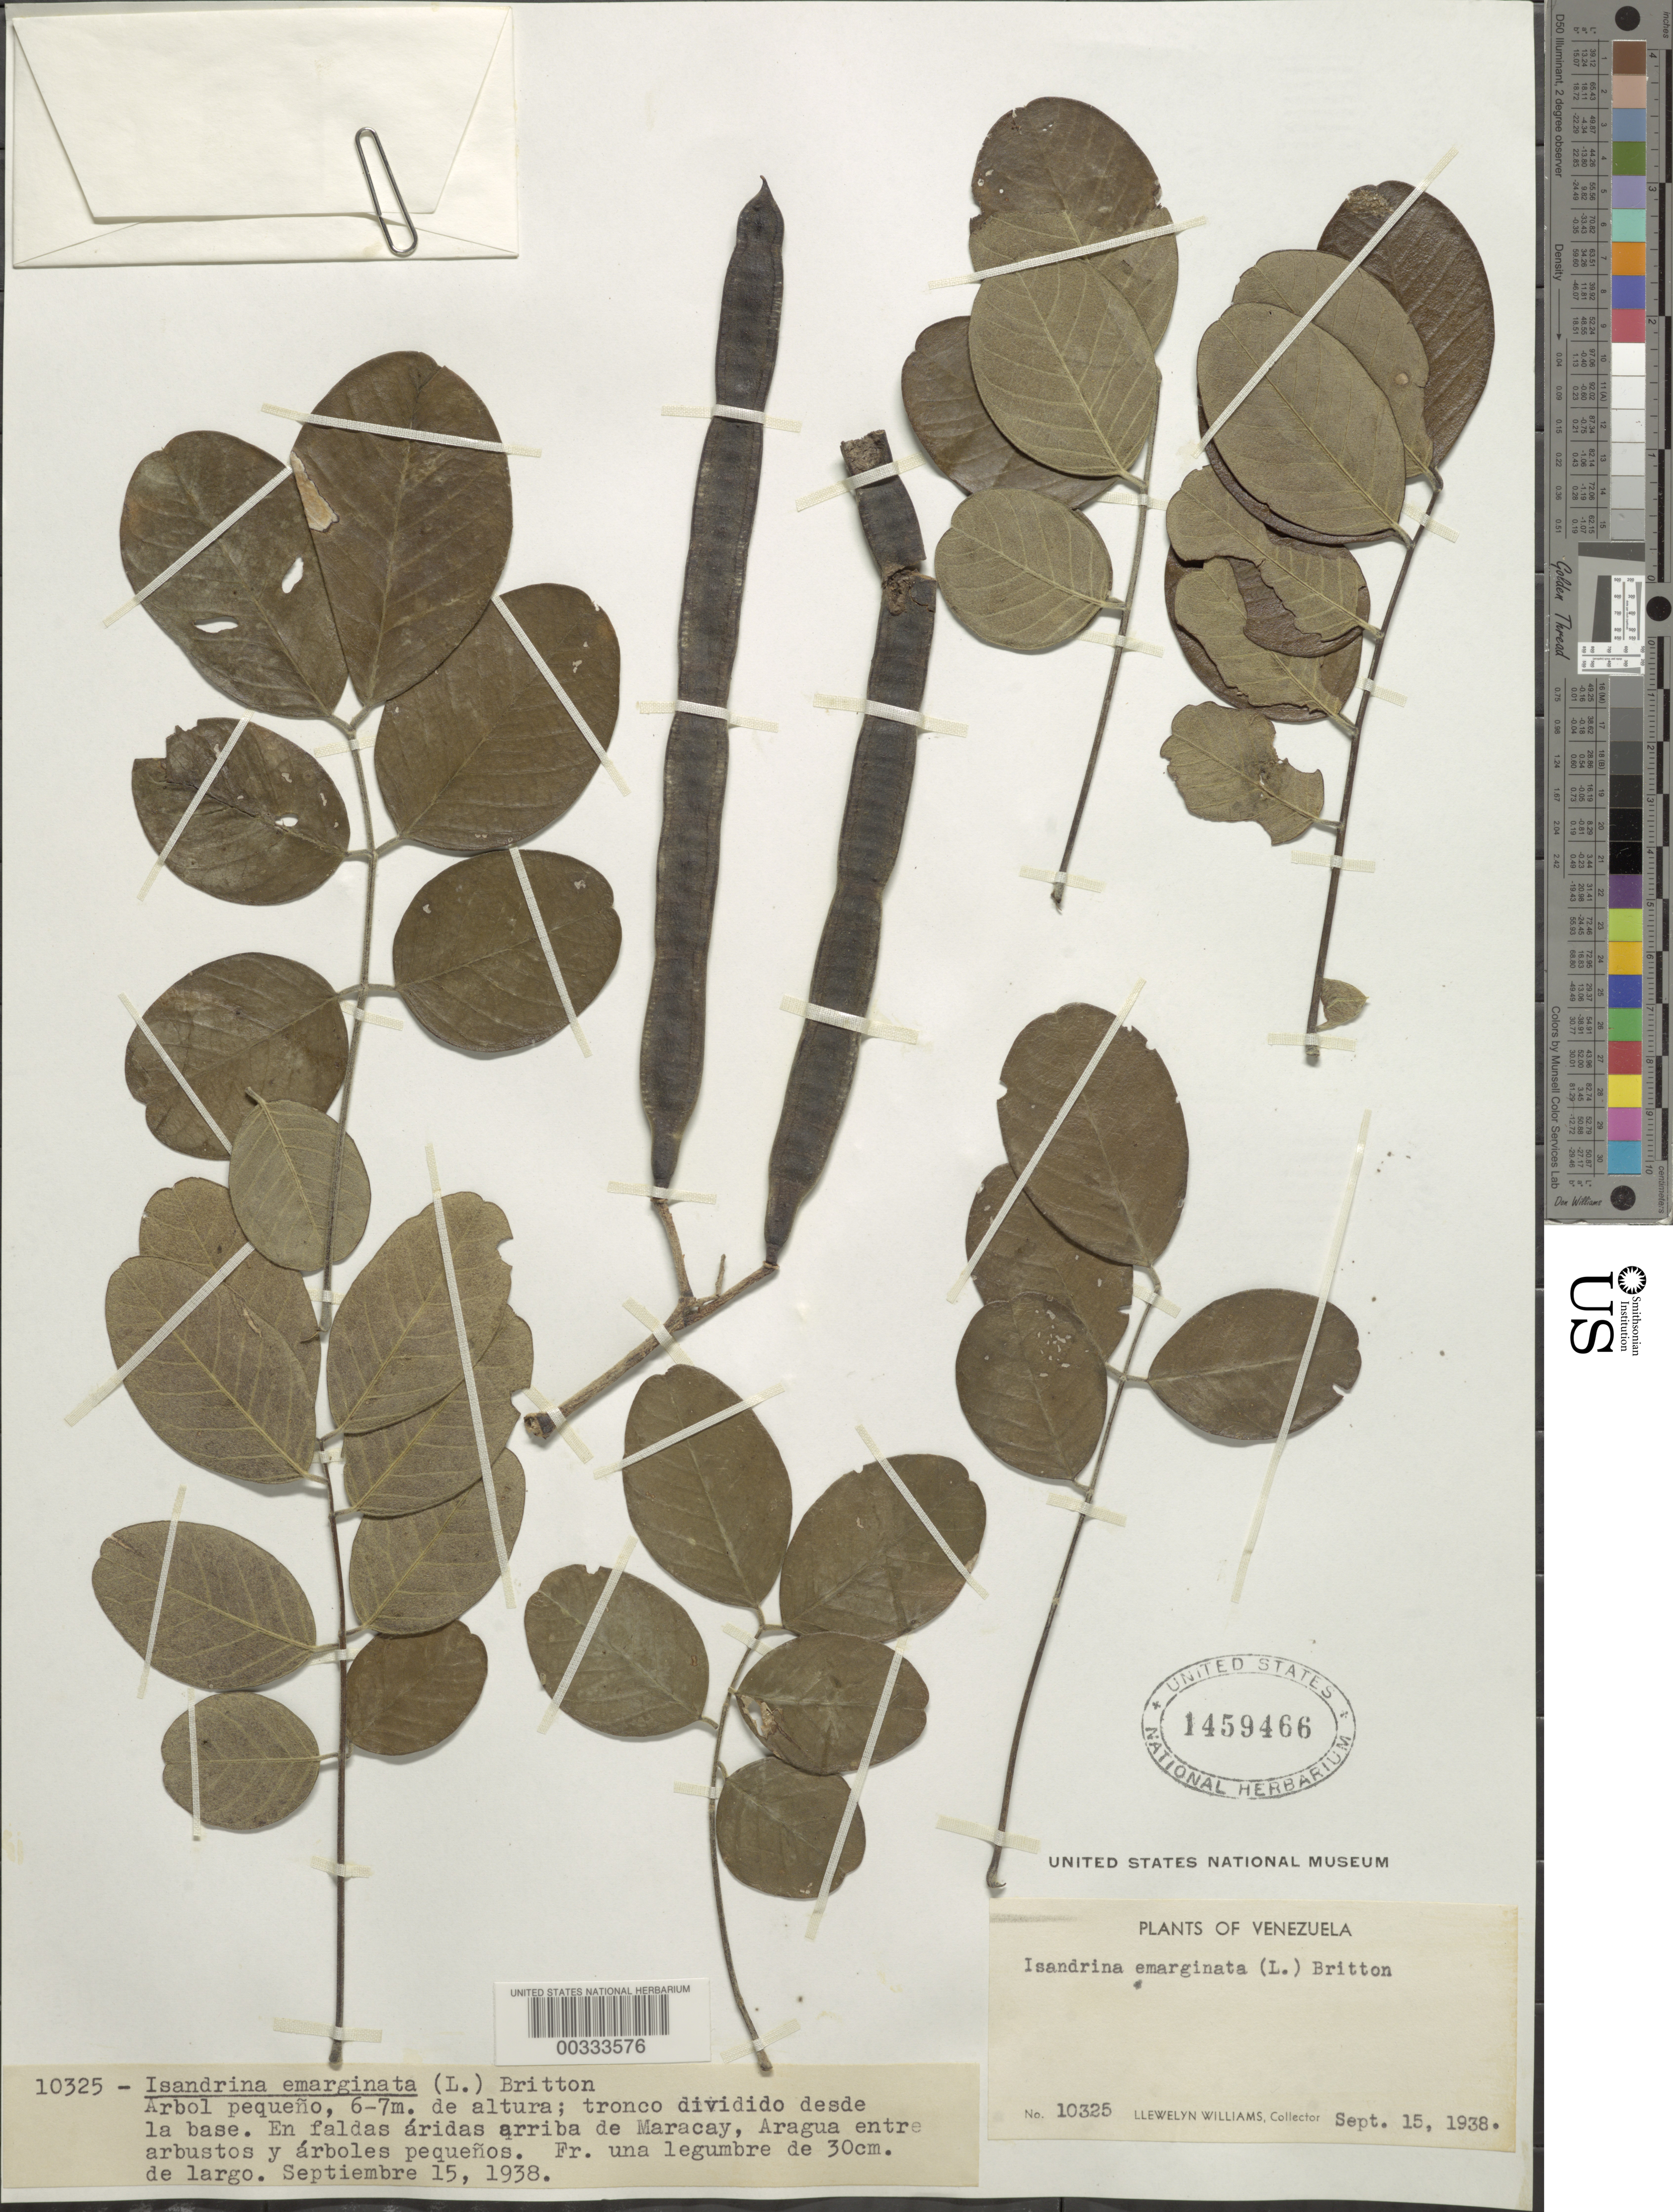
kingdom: Plantae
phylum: Tracheophyta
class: Magnoliopsida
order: Fabales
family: Fabaceae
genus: Senna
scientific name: Senna atomaria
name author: (L.) H.S. Irwin & Barneby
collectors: Ll. Williams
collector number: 10325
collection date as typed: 15 Sep 1938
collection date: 1938-09-15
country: Venezuela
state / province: Aragua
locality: Maracay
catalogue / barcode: US 1459466